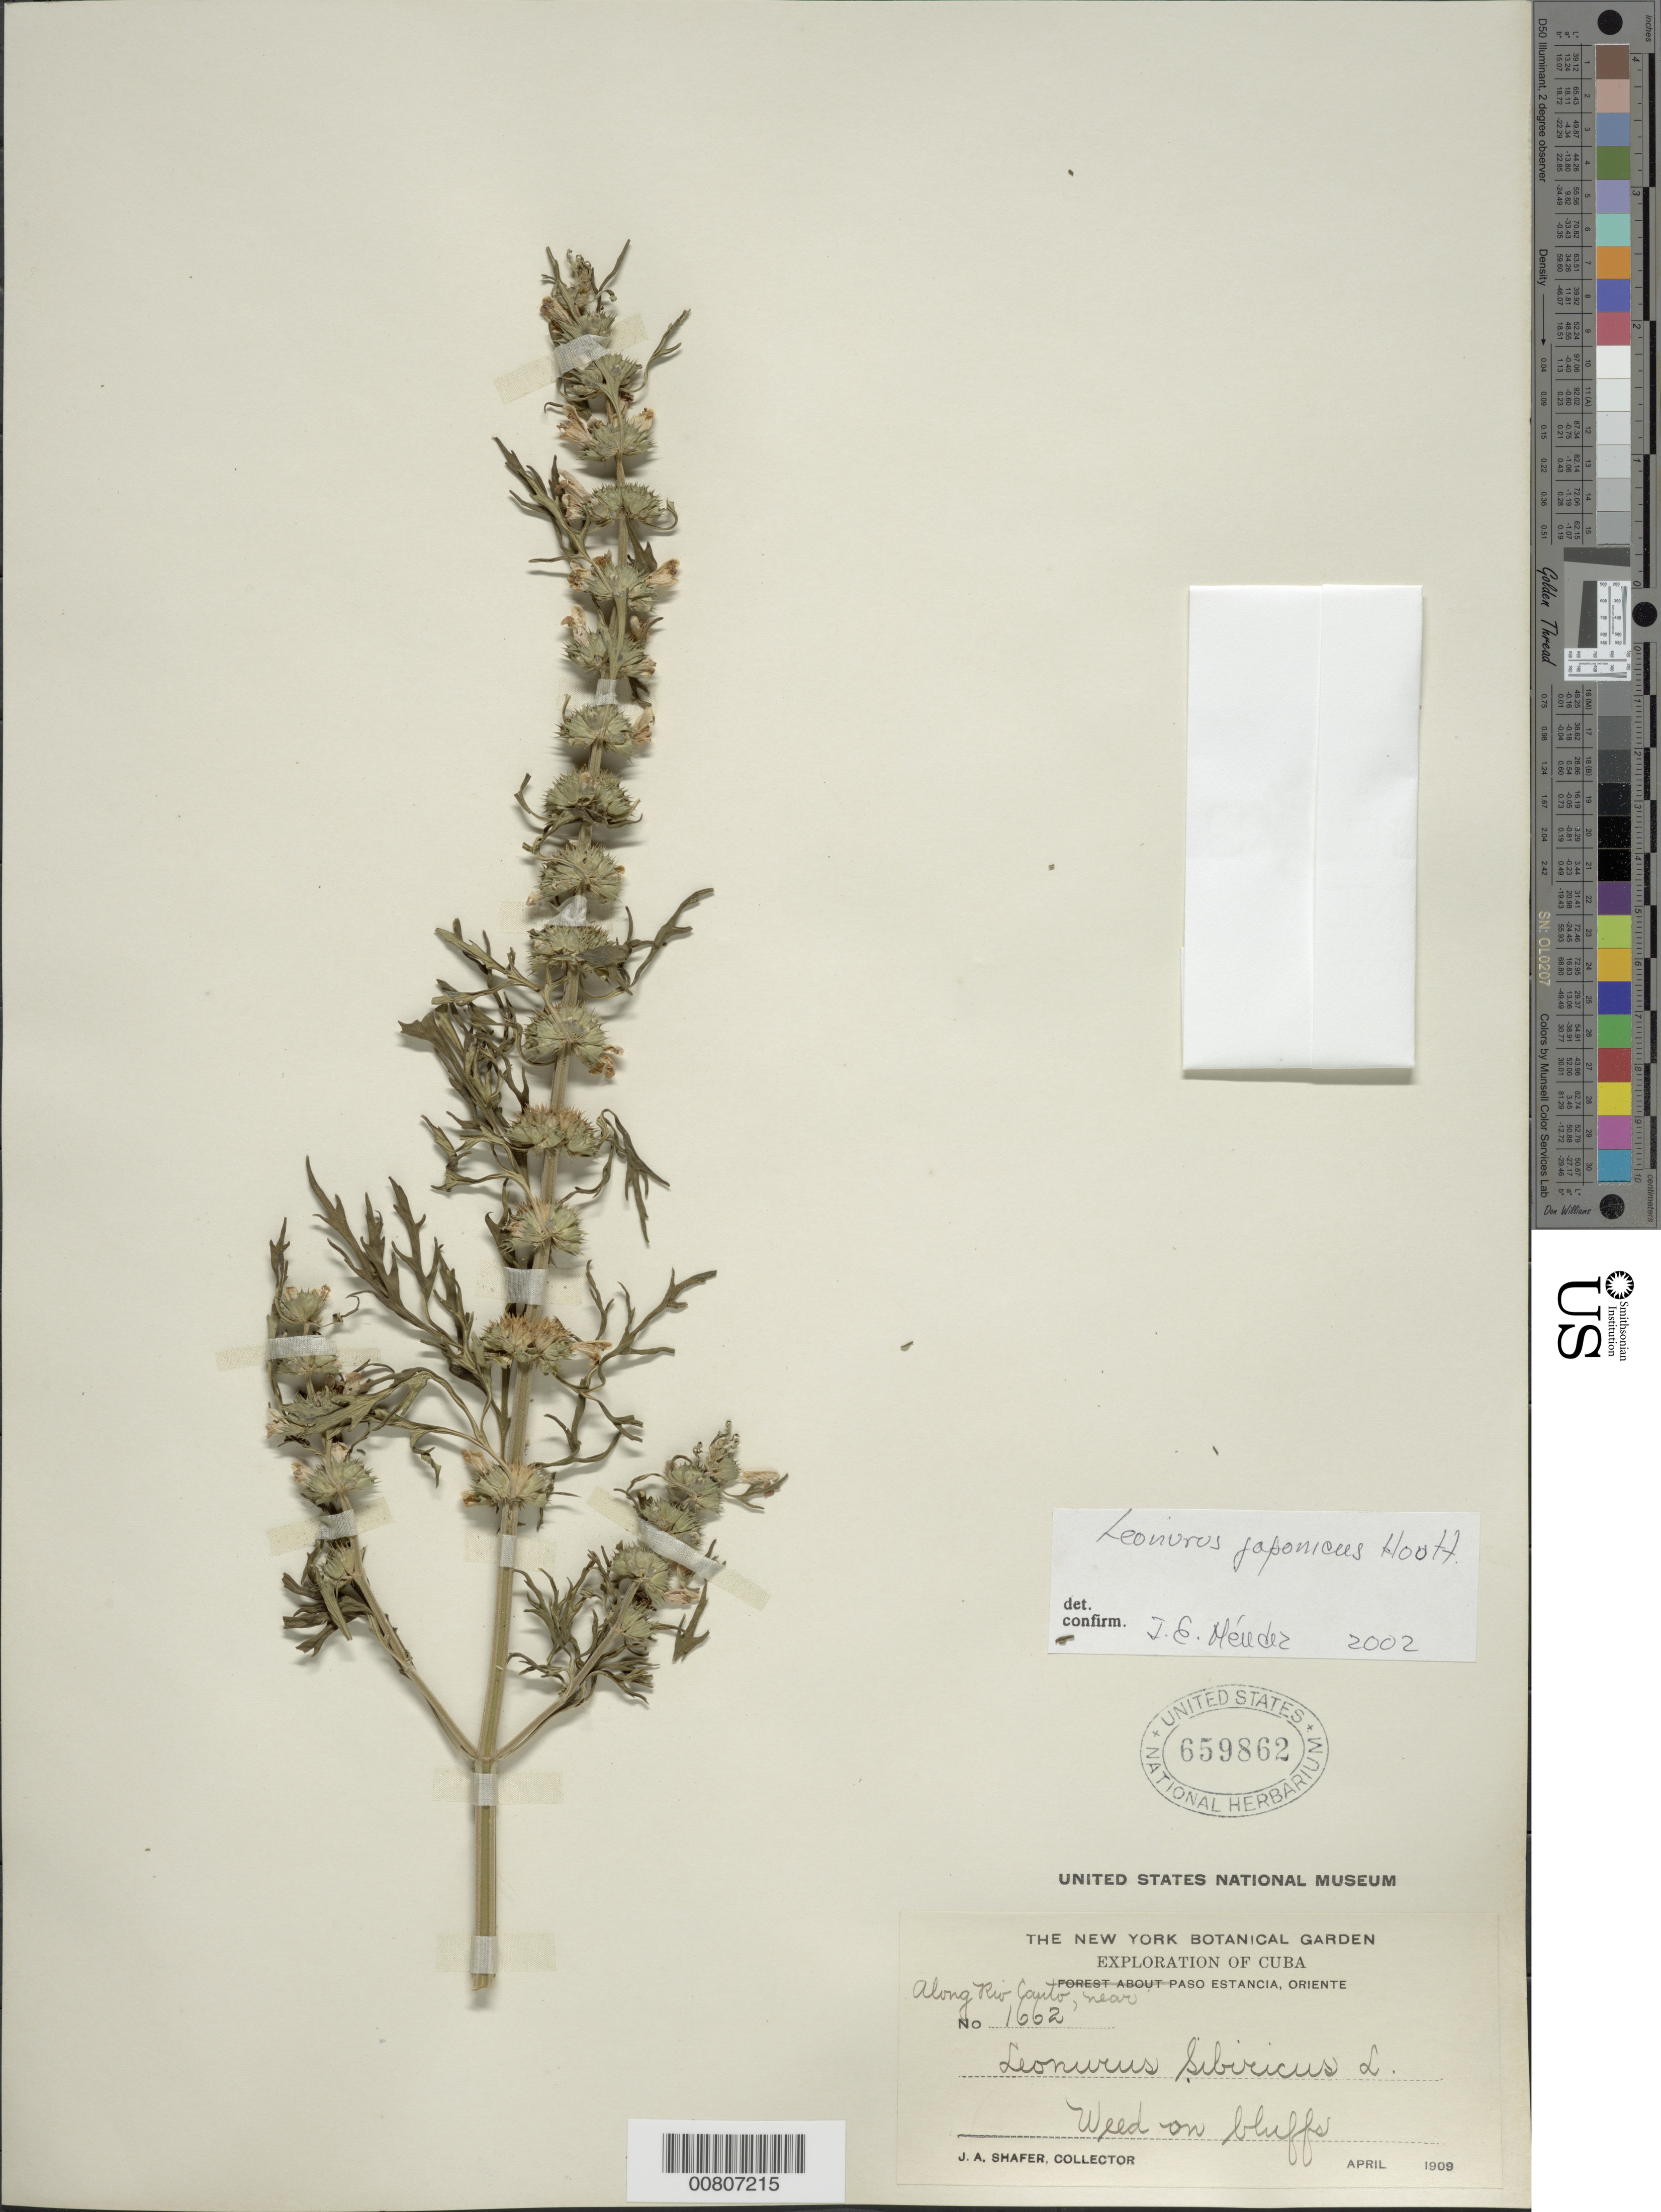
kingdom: Plantae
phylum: Tracheophyta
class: Magnoliopsida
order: Lamiales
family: Lamiaceae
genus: Leonurus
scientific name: Leonurus japonicus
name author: Houtt.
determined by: Méndez, Isidro E., (HIPC)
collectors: J. A. Shafer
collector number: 1662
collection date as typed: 30 Apr 1909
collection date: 1909-04-30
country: Cuba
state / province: Granma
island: Cuba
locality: Río Cauto, near Paso Estancia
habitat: On bluffs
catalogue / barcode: US 659862